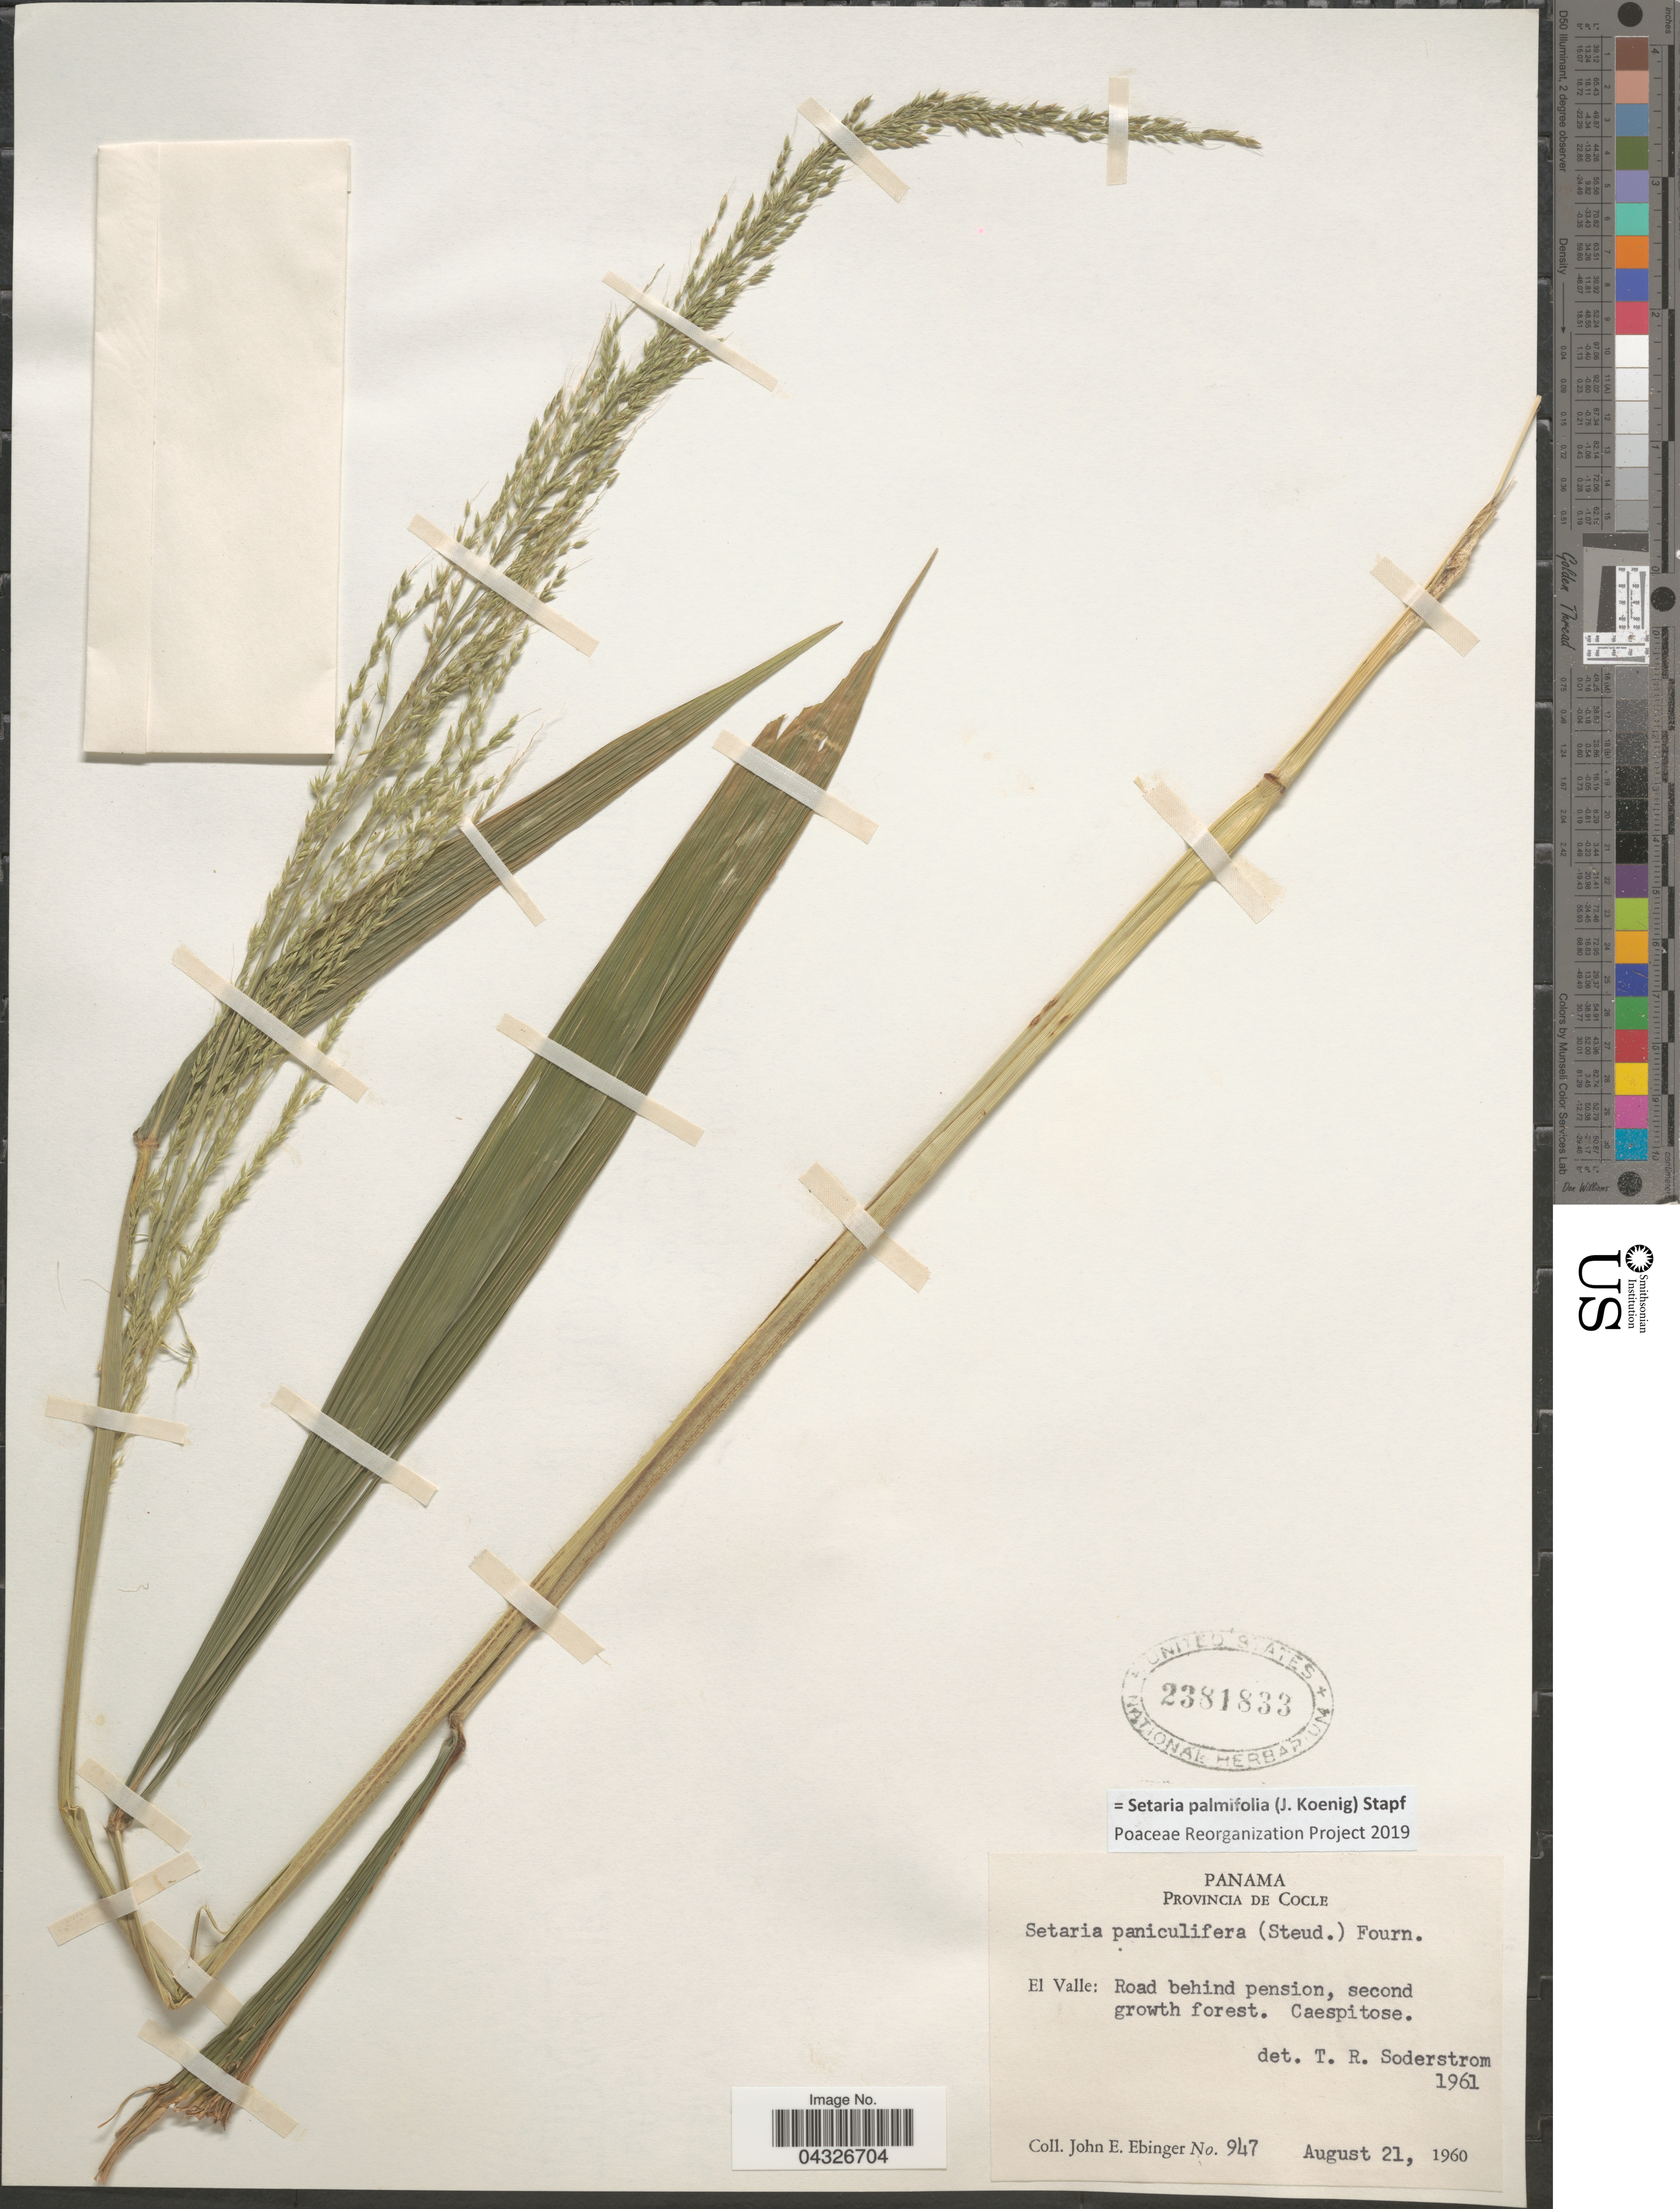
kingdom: Plantae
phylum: Tracheophyta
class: Liliopsida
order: Poales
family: Poaceae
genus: Setaria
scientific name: Setaria palmifolia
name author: (J. Koenig) Stapf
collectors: J. Ebinger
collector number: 947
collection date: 1960-08-21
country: Panama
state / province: Cocle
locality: El Valle: Road behind pension.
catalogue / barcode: US 2381833